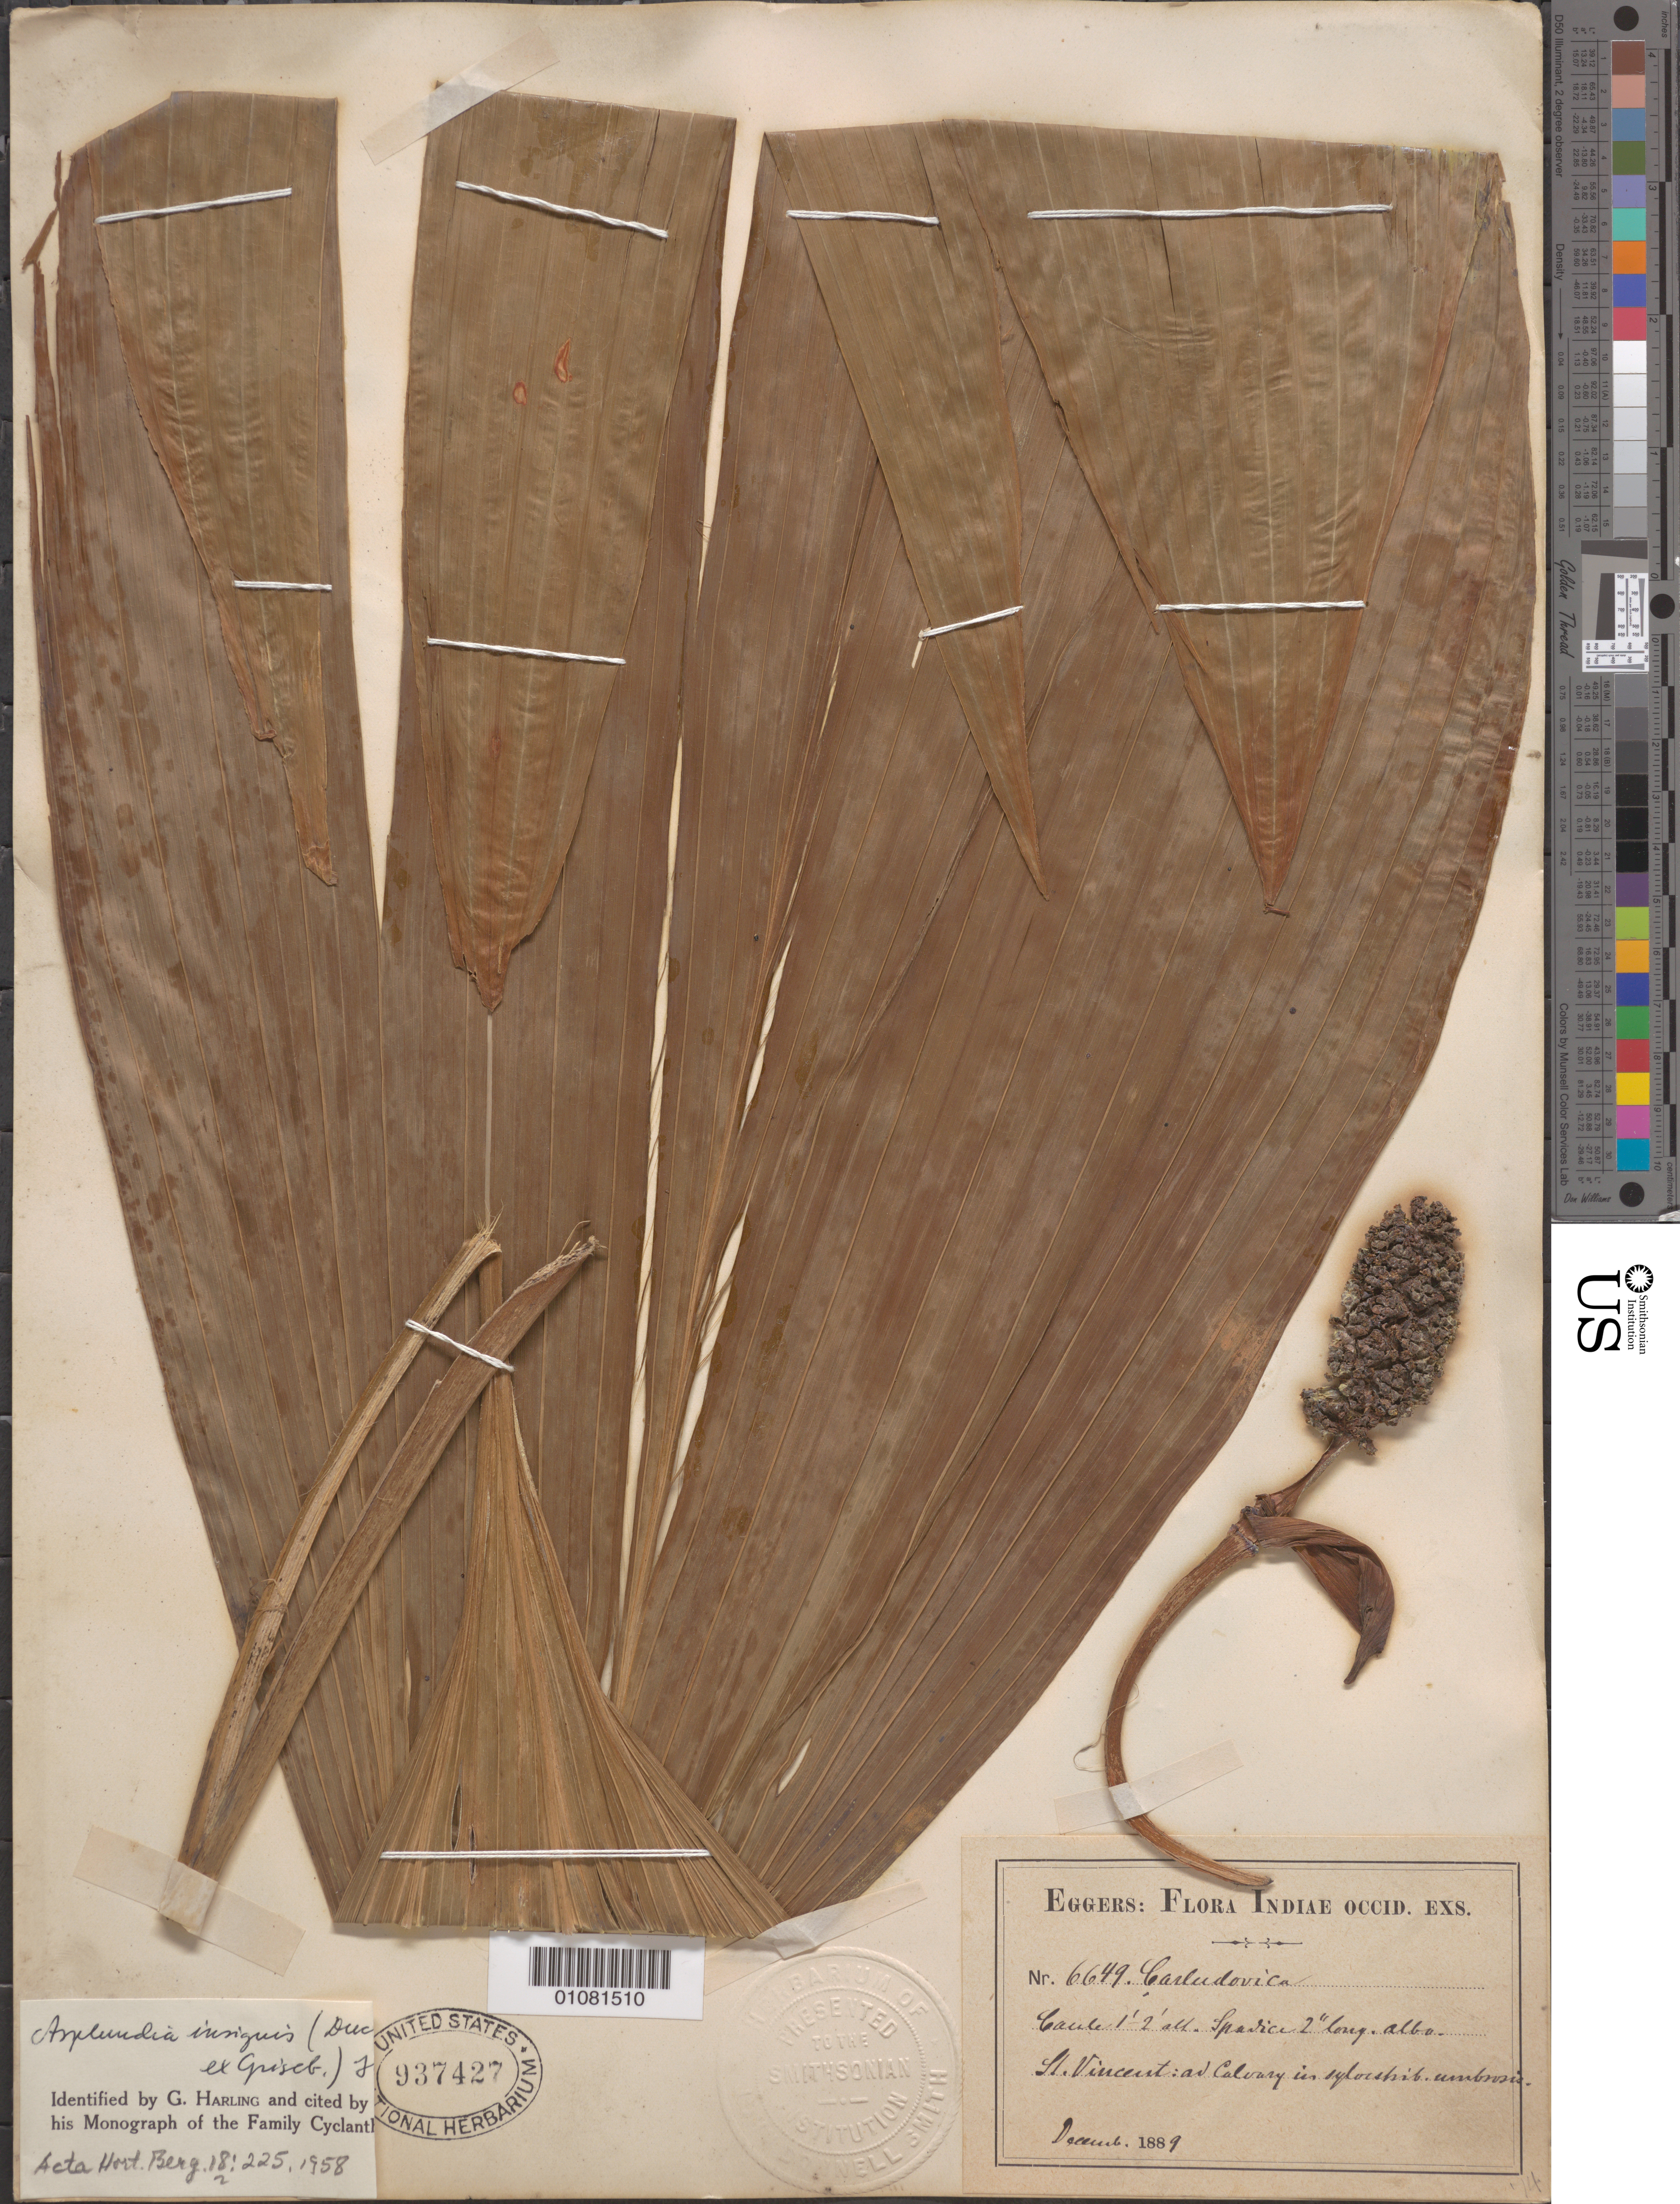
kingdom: Plantae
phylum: Tracheophyta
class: Liliopsida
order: Pandanales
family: Cyclanthaceae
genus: Asplundia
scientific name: Asplundia insignis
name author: (Duchass. ex Griseb.) Harling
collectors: H. F. A. von Eggers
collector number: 6649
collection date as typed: Dec 1889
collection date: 1889-12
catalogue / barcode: US 937427